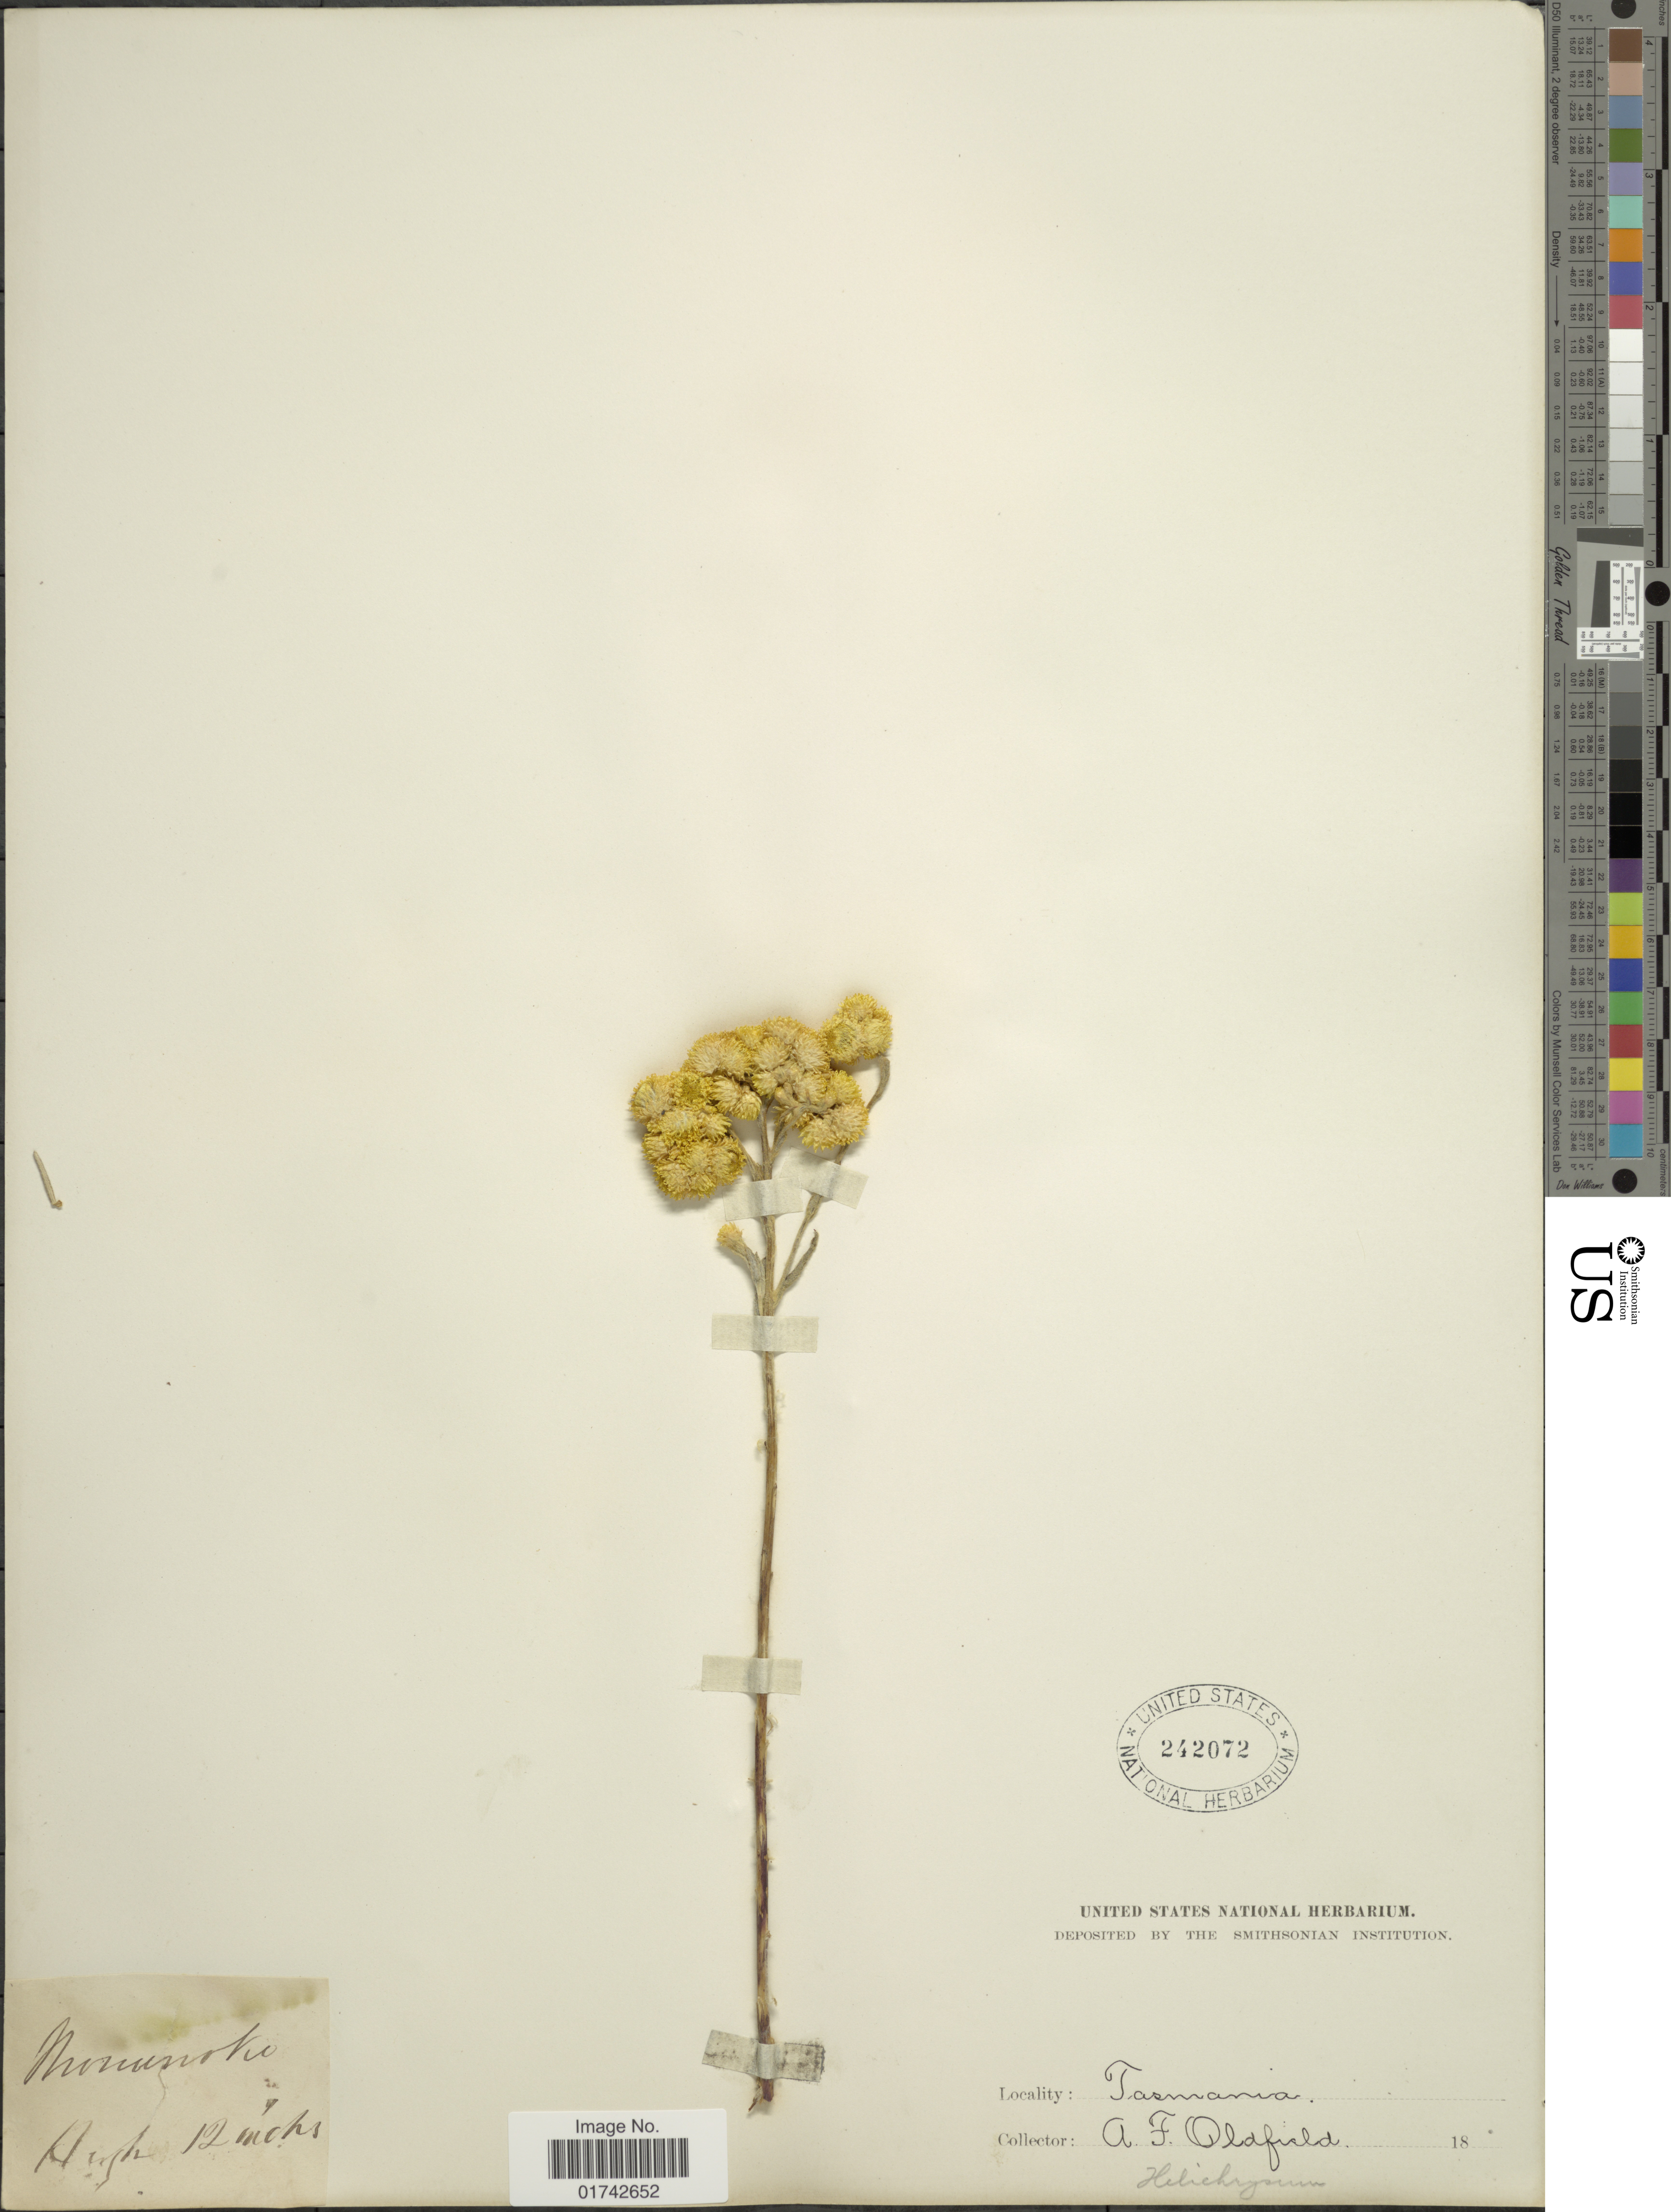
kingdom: Plantae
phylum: Tracheophyta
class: Magnoliopsida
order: Asterales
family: Asteraceae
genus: Helichrysum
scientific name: Helichrysum sp.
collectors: A. Oldfield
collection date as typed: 18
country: Australia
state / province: Tasmania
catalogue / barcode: US 242072